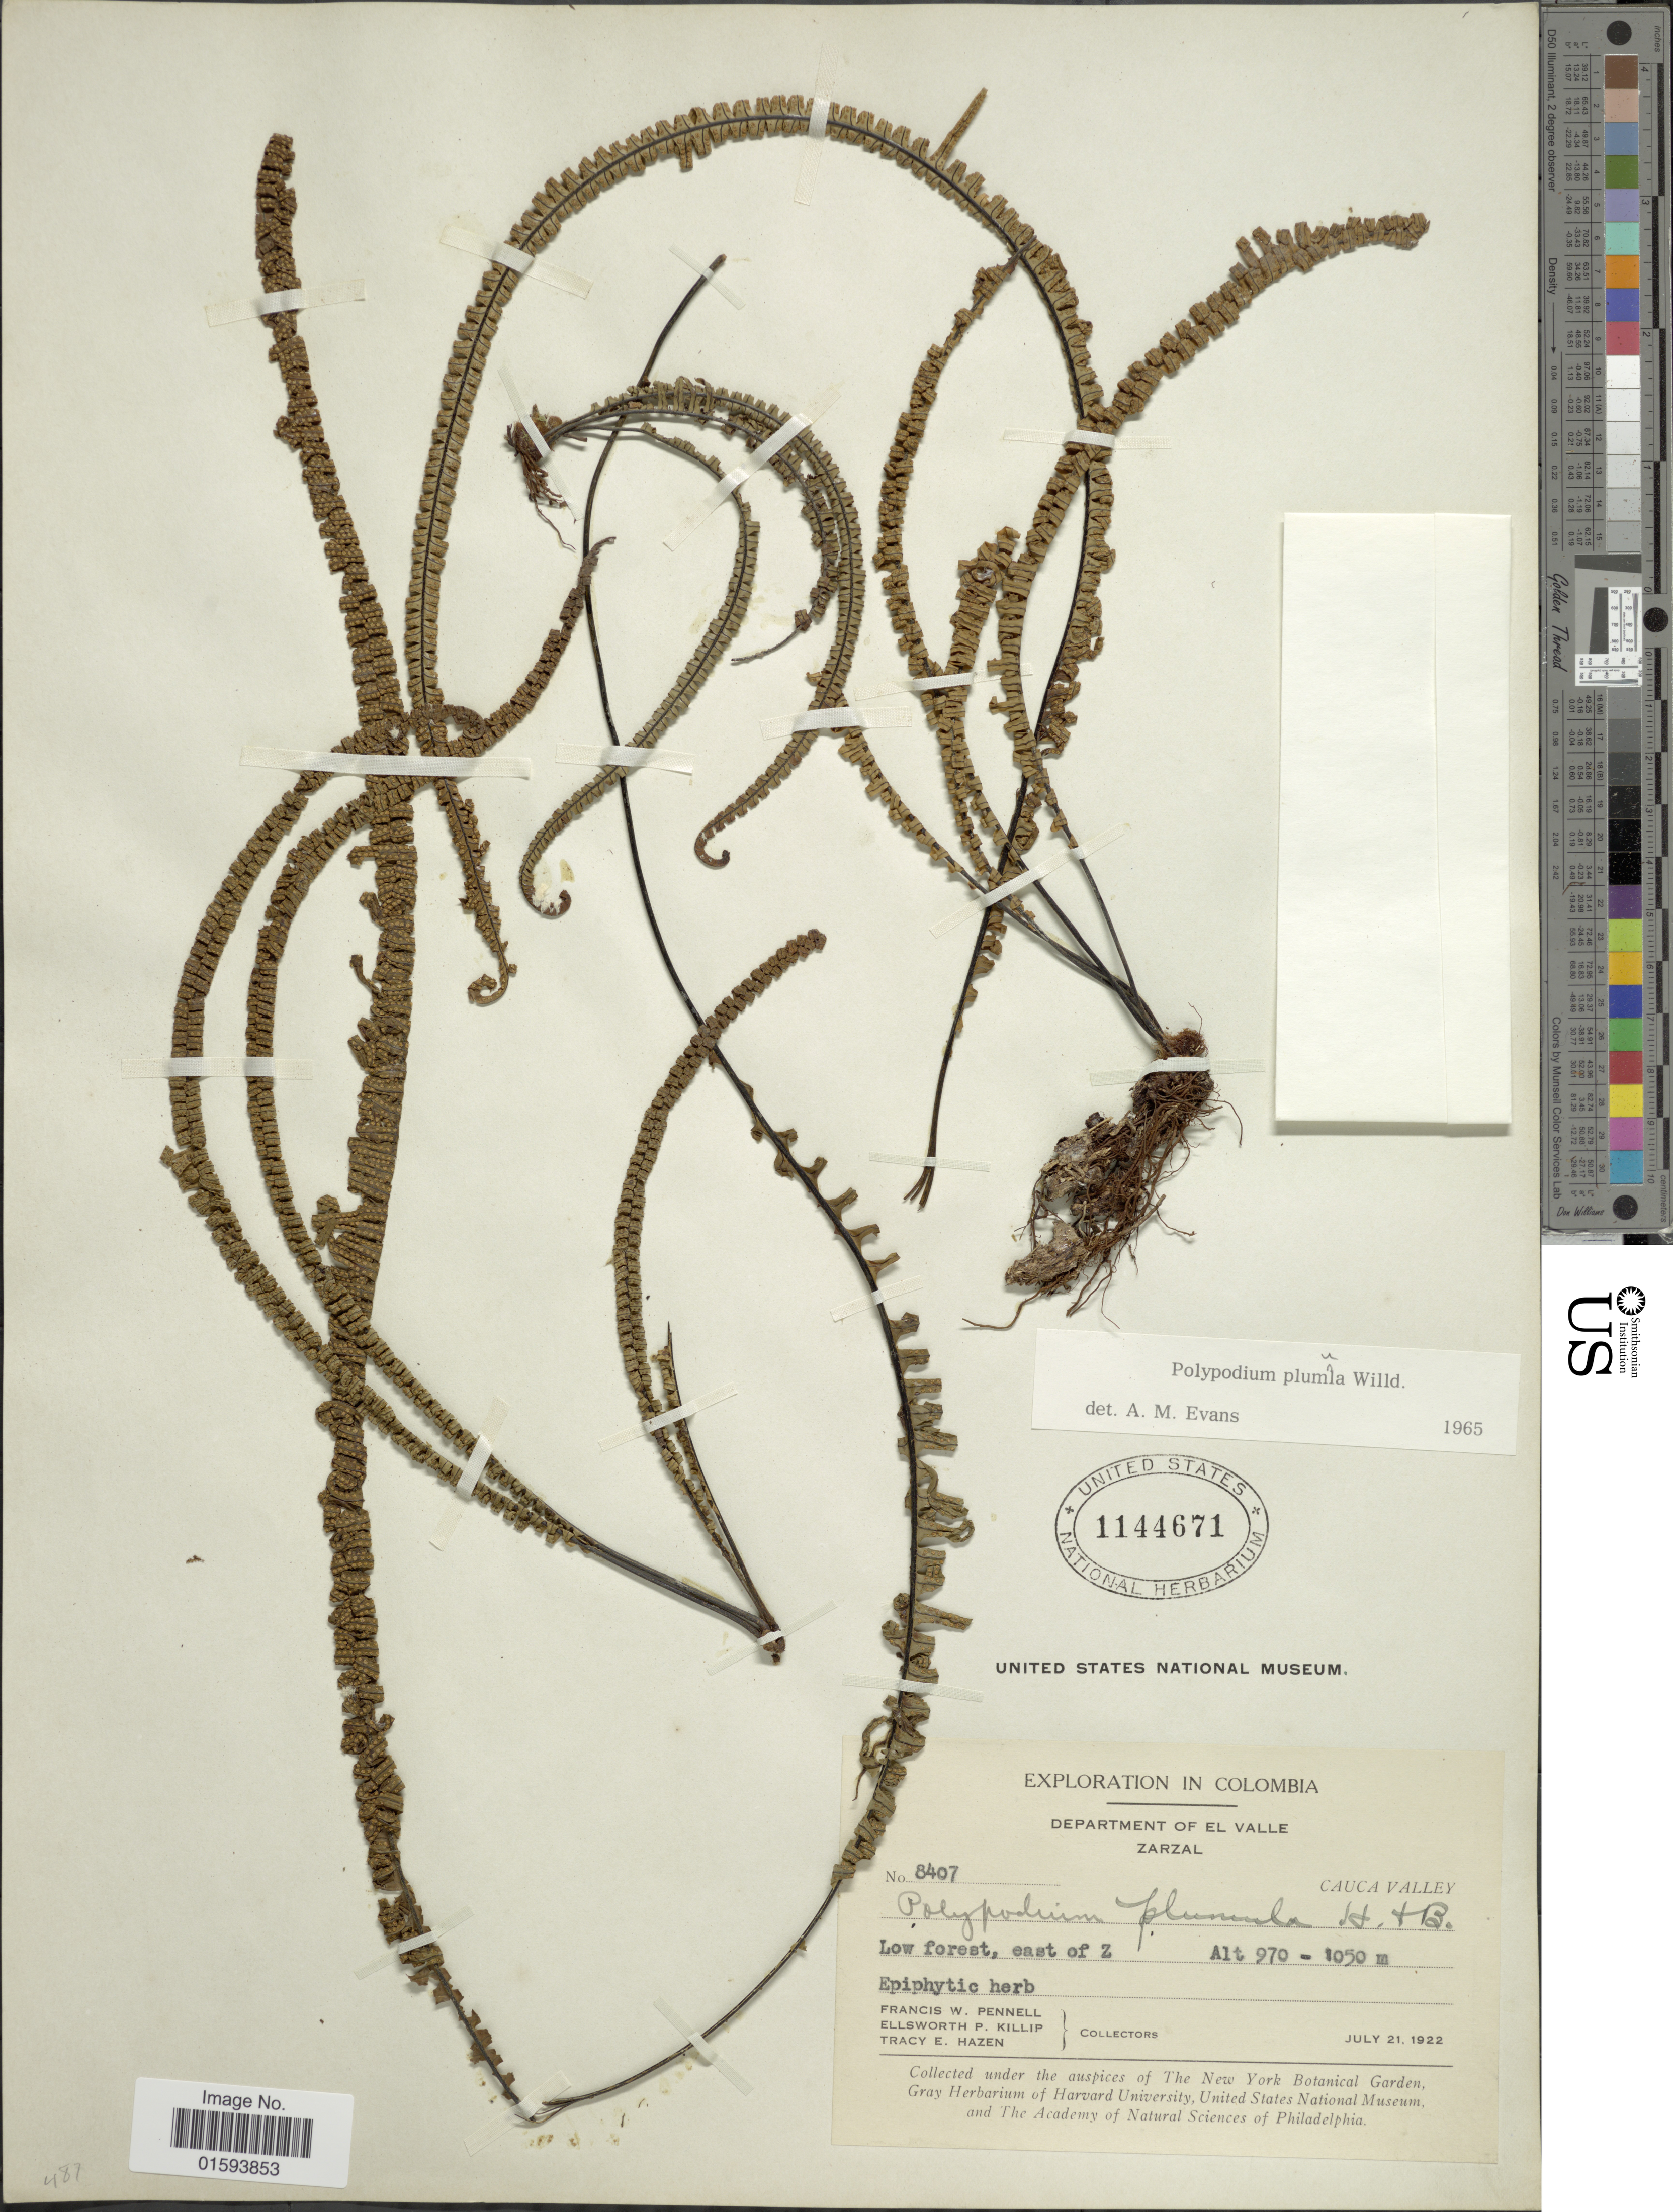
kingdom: Plantae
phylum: Tracheophyta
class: Polypodiopsida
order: Polypodiales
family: Polypodiaceae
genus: Pecluma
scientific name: Pecluma plumula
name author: (Humb. & Bonpl. ex Willd.) M.G. Price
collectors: F. W. Pennell, E. P. Killip & T. E. Hazen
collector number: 8407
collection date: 1922-07-21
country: Colombia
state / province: Cauca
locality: Department of El Valle Zarzal, Cauca Valley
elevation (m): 970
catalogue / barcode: US 1144671